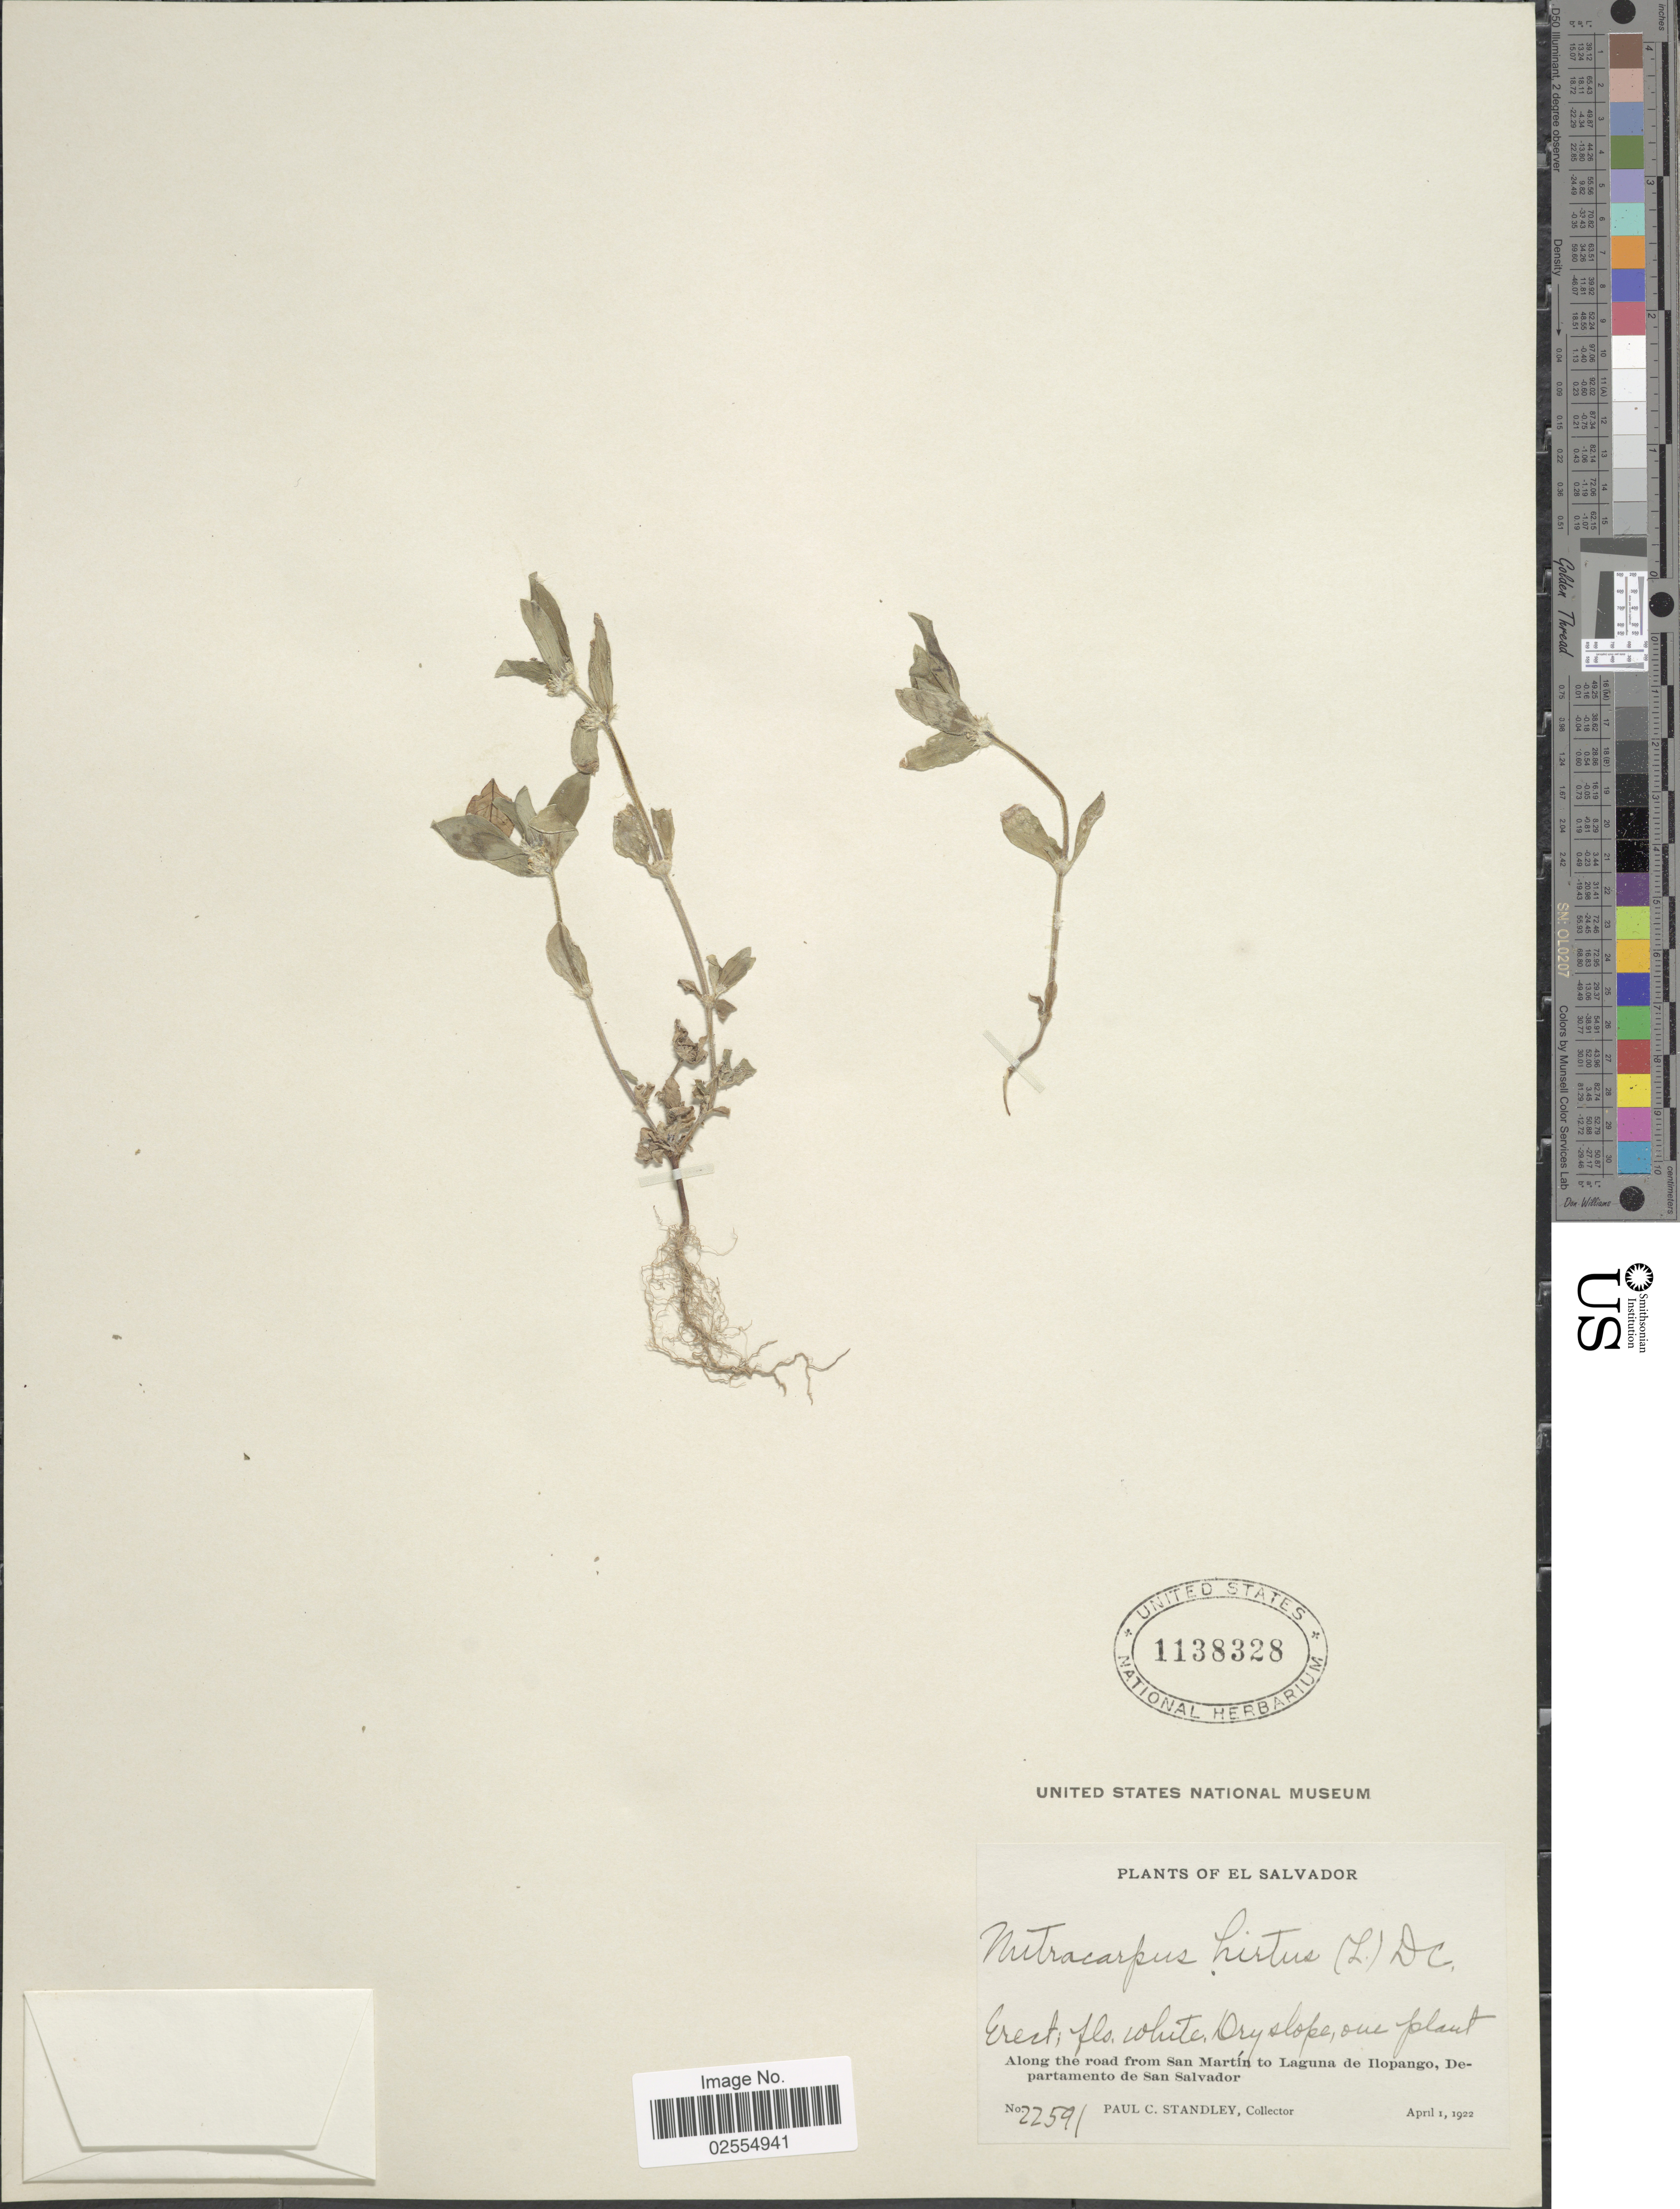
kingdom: Plantae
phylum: Tracheophyta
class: Magnoliopsida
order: Gentianales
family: Rubiaceae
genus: Mitracarpus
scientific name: Mitracarpus hirtus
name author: (L.) DC.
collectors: P. C. Standley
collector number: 22591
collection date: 1922-04-01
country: El Salvador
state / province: San Salvador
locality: Along the road from San Martín to Laguna de Ilopango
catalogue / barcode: US 1138328